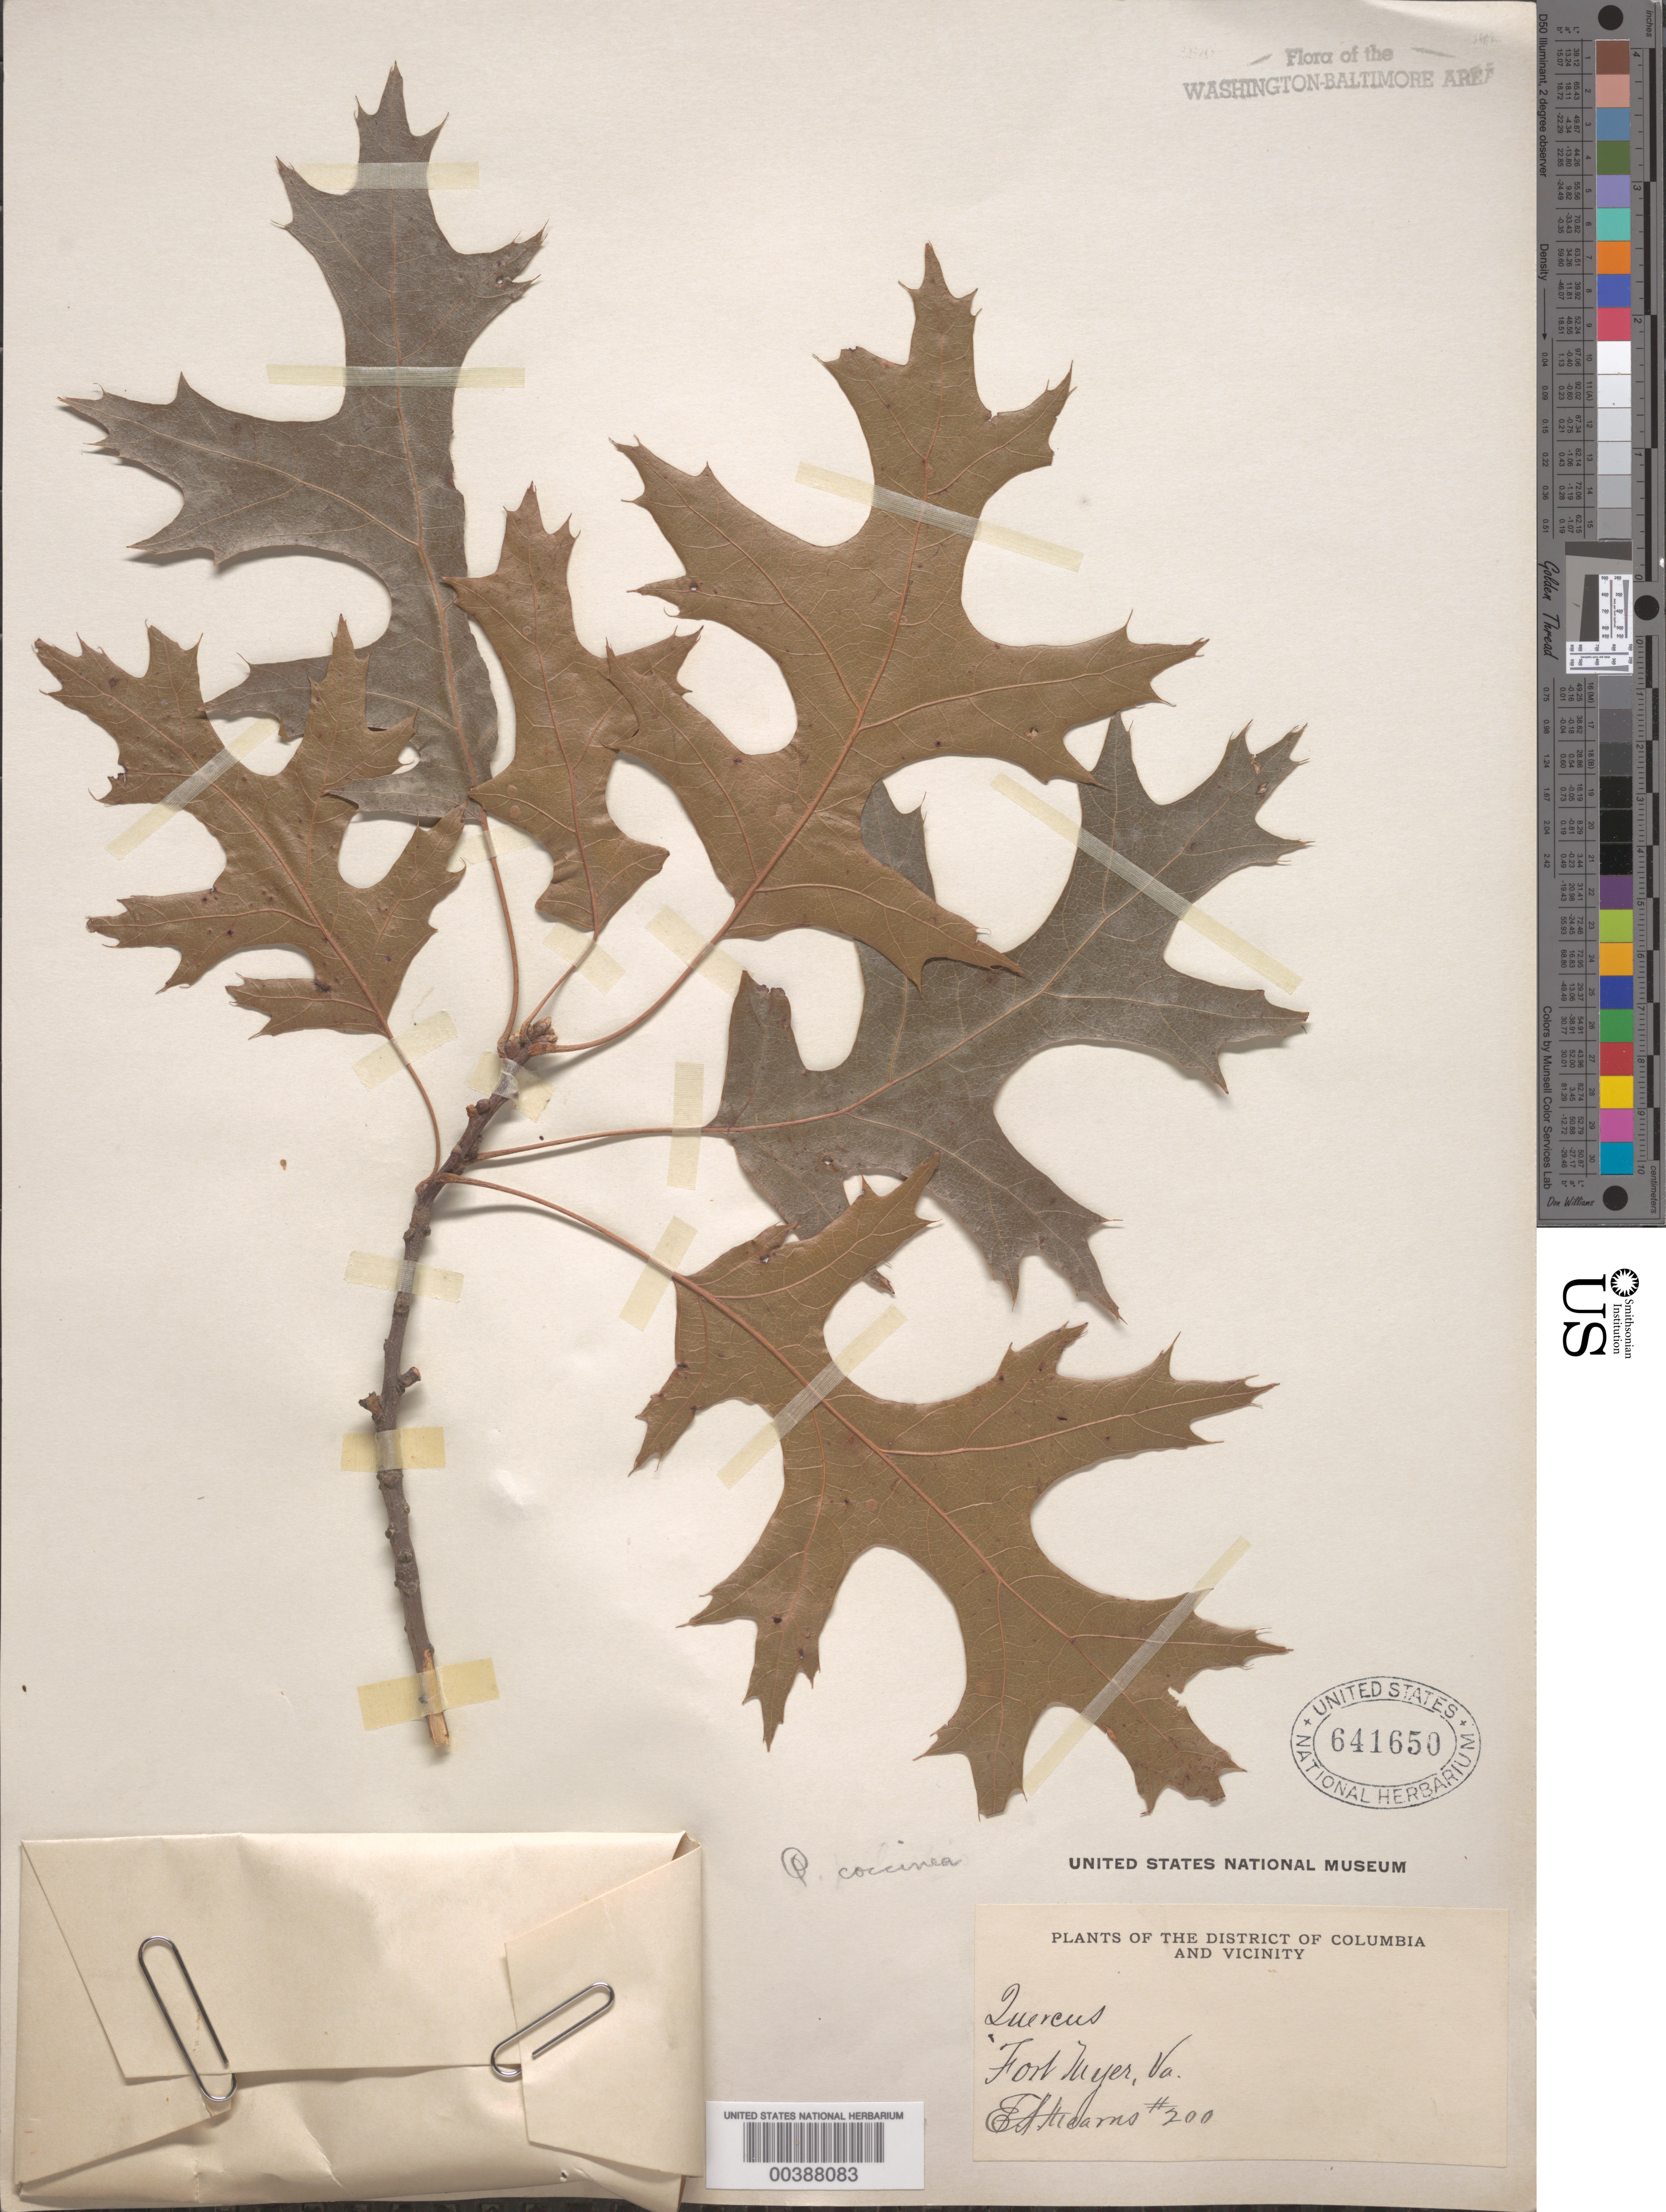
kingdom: Plantae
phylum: Tracheophyta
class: Magnoliopsida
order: Fagales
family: Fagaceae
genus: Quercus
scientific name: Quercus coccinea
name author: Münchh.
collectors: E. A. Mearns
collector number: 200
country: United States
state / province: Virginia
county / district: Arlington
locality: Fort Myers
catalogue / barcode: US 641650